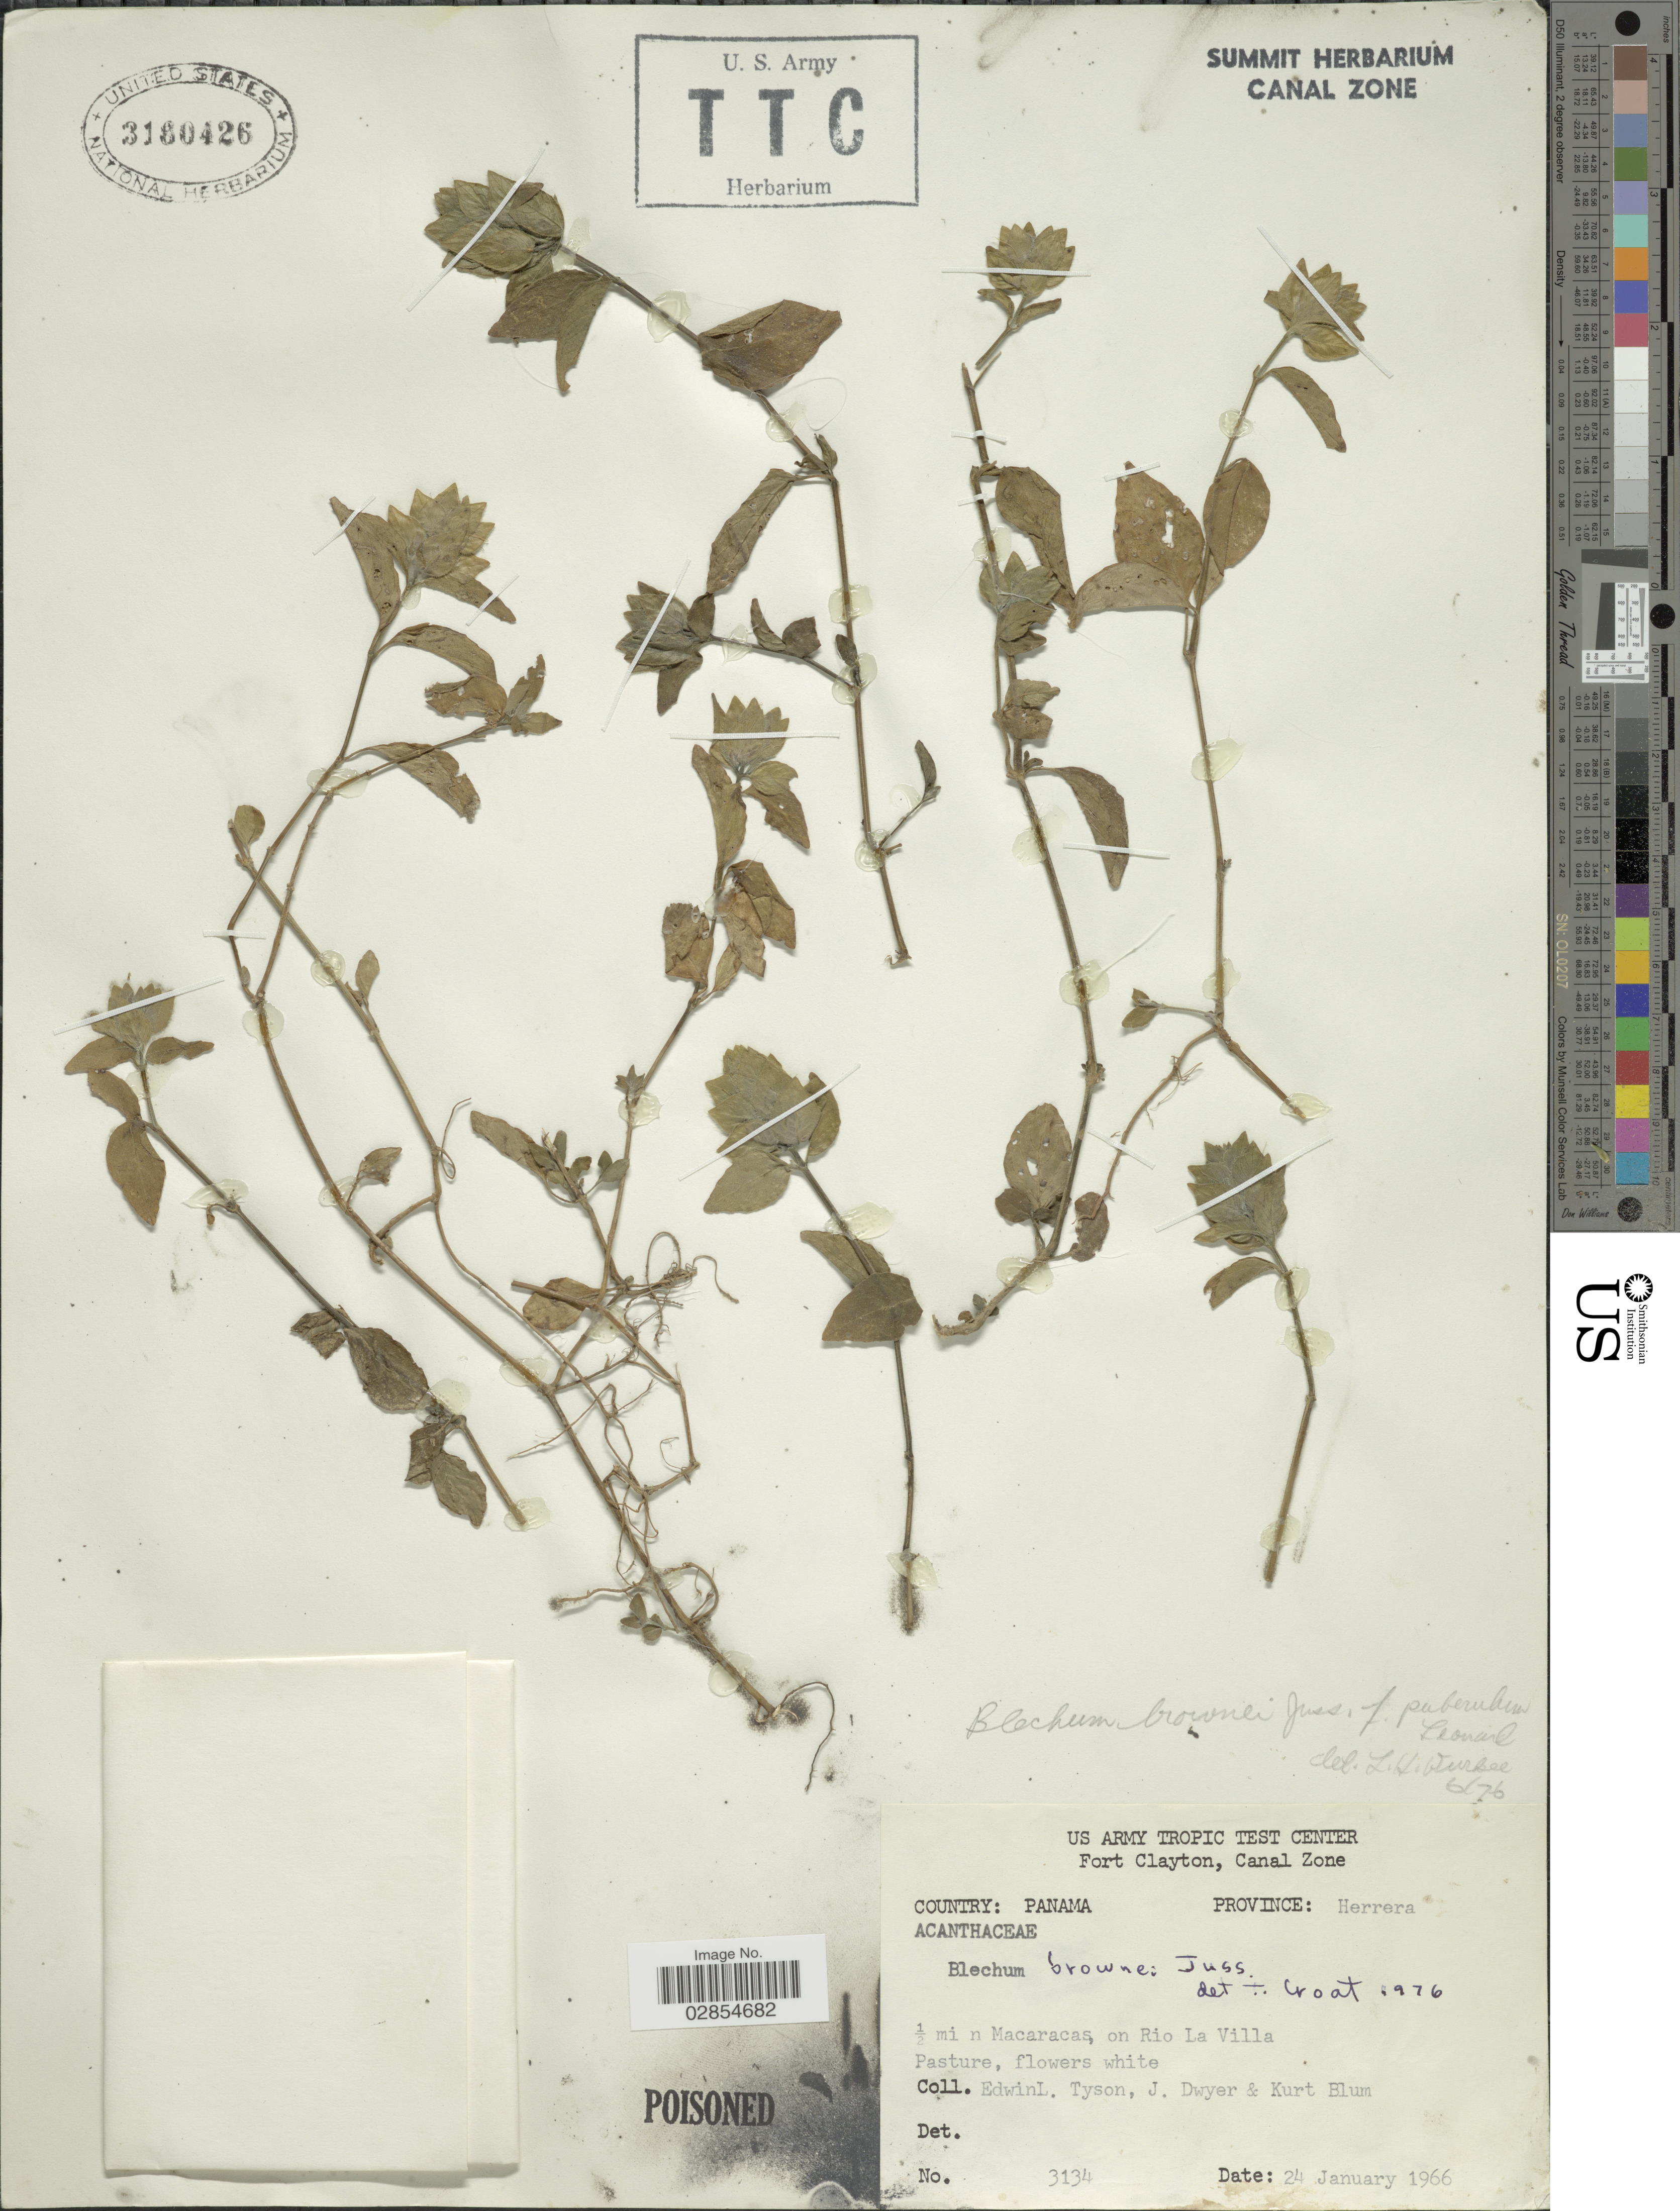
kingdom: Plantae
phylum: Tracheophyta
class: Magnoliopsida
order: Lamiales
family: Acanthaceae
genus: Blechum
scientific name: Blechum pyramidatum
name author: (Lam.) Urb.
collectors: E. L. Tyson, J. Dwyer & K. E. Blum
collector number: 3134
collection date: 1966-01-24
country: Panama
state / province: Herrera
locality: Province: Herrera. ½ mi n Macaracas, on Rio La Villa.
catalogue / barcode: US 3160426